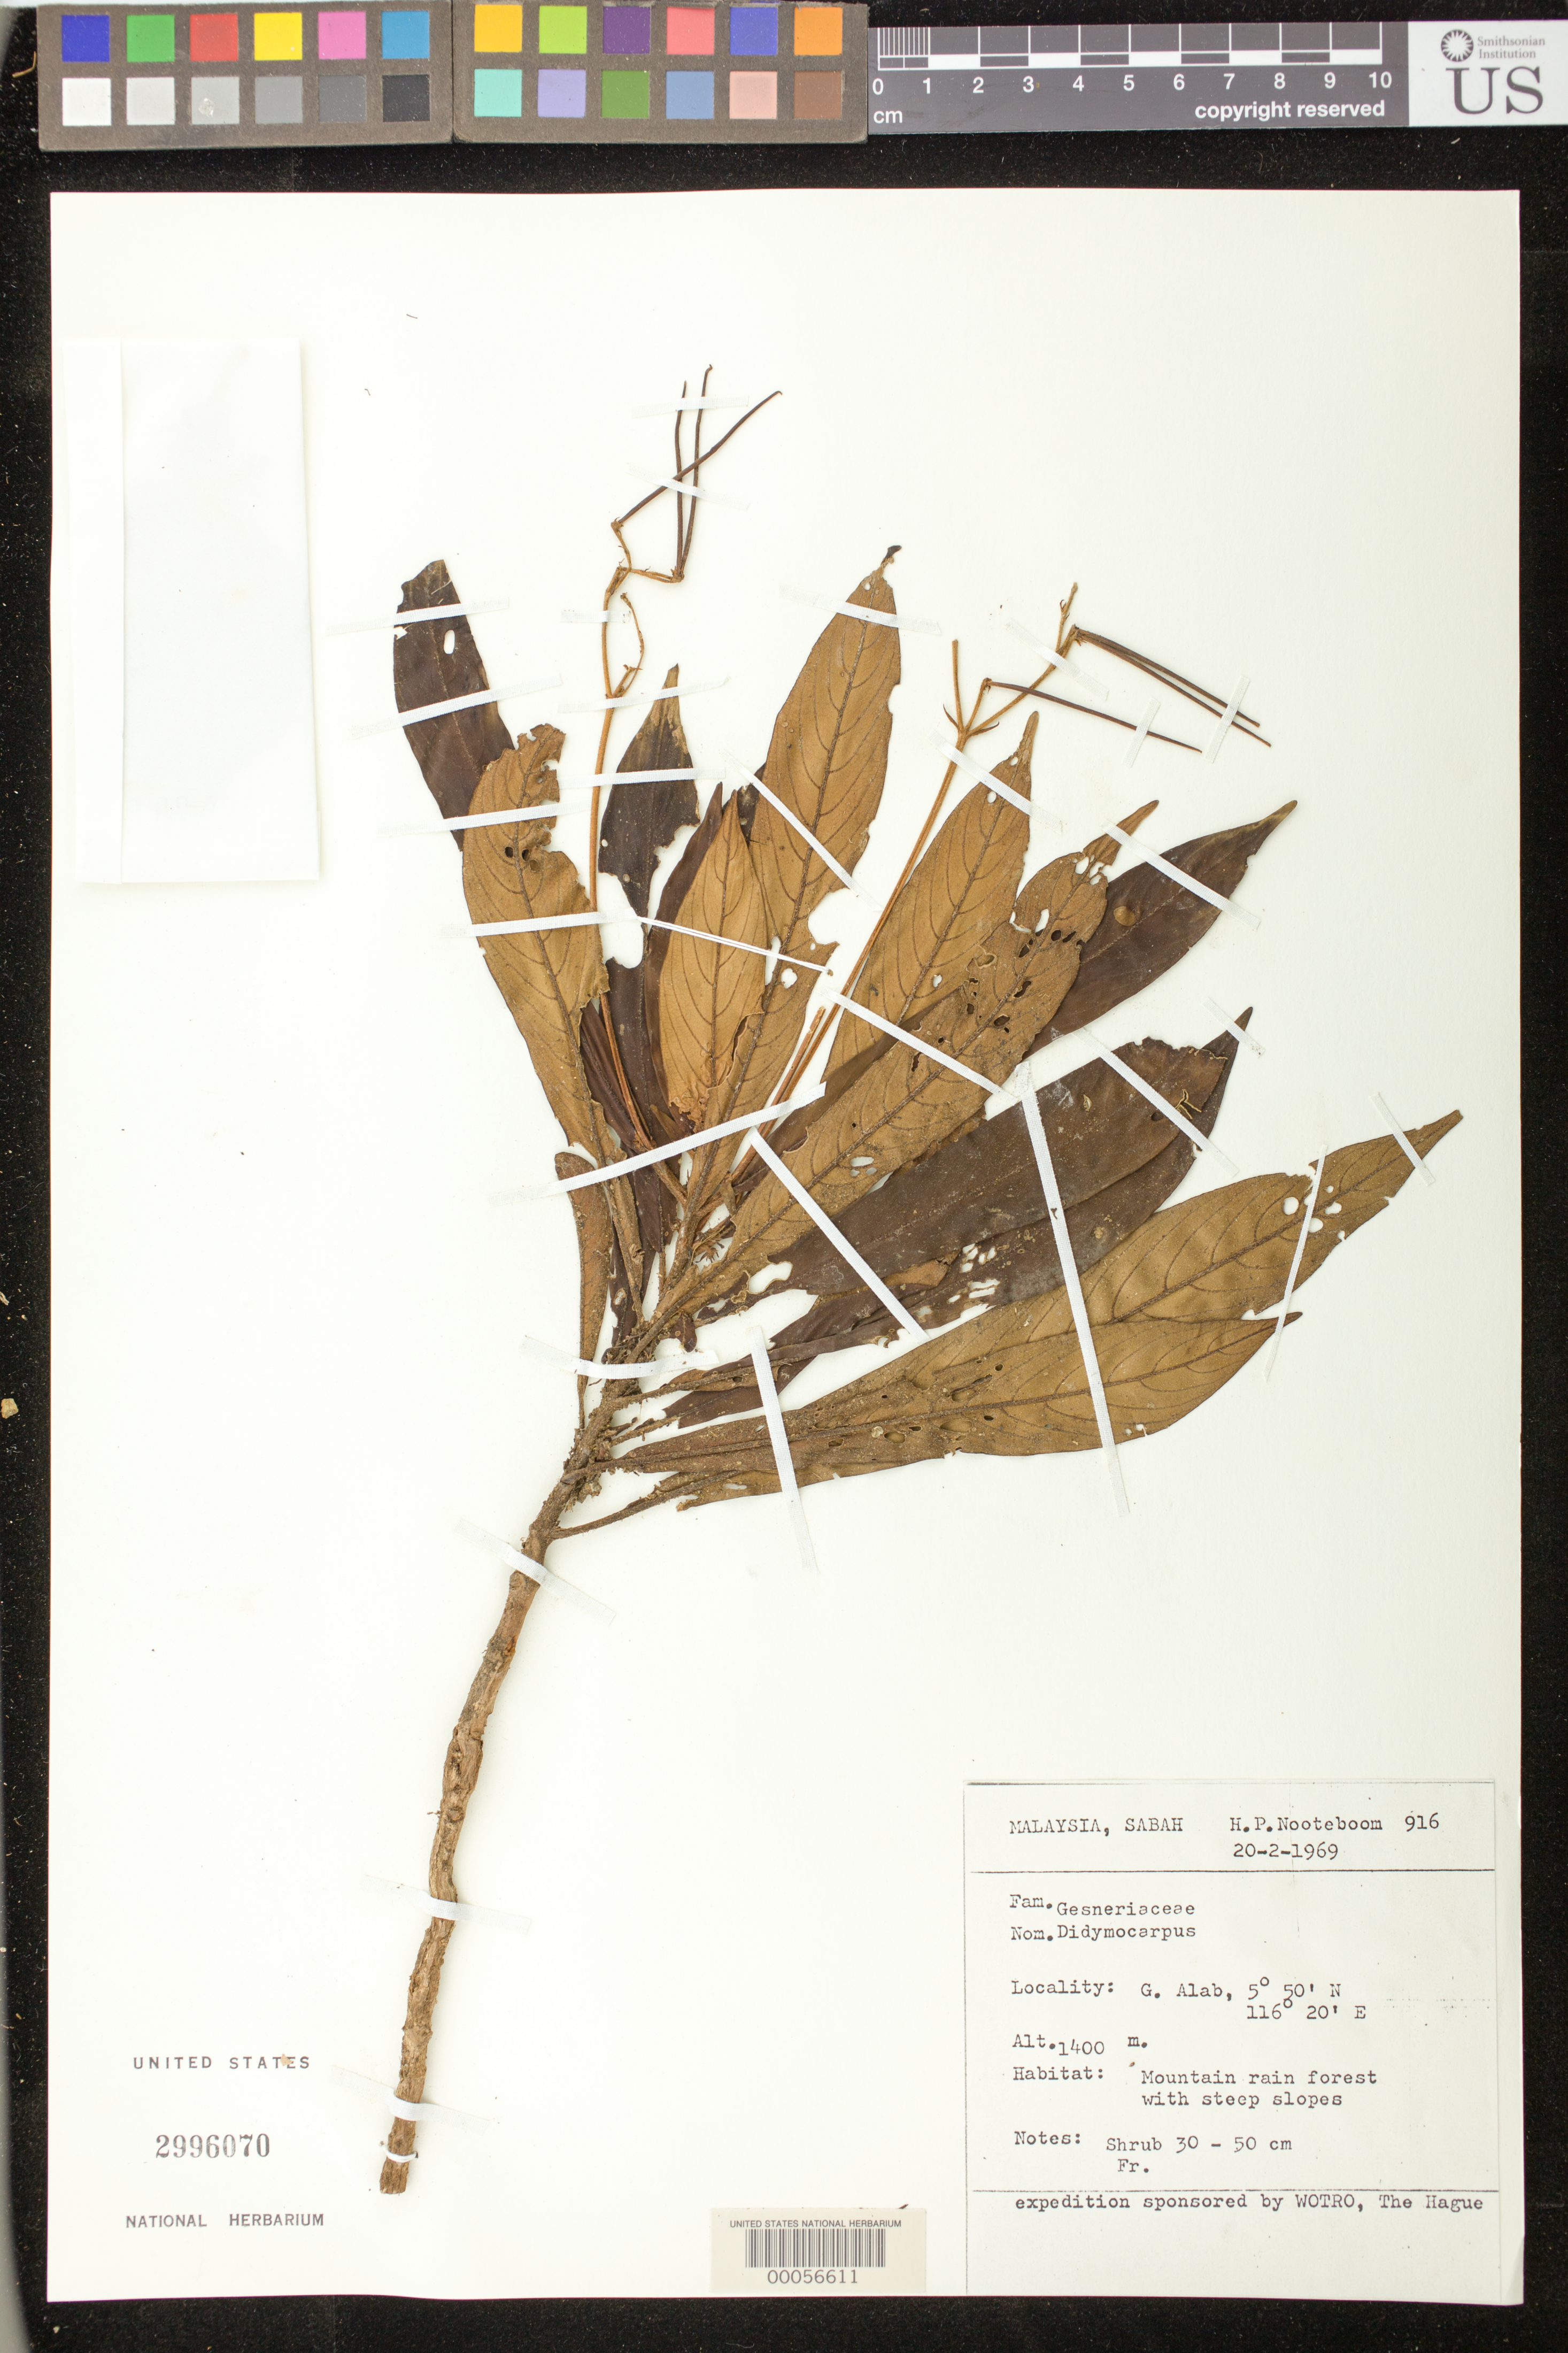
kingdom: Plantae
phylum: Tracheophyta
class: Magnoliopsida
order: Lamiales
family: Gesneriaceae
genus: Didymocarpus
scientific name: Didymocarpus sp.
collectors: H. P. Nooteboom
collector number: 916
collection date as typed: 20 Feb 1969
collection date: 1969-02-20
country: Malaysia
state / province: Sabah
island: Borneo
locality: G alab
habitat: Mountain rainforest with steep slopes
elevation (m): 1400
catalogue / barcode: US 2996070